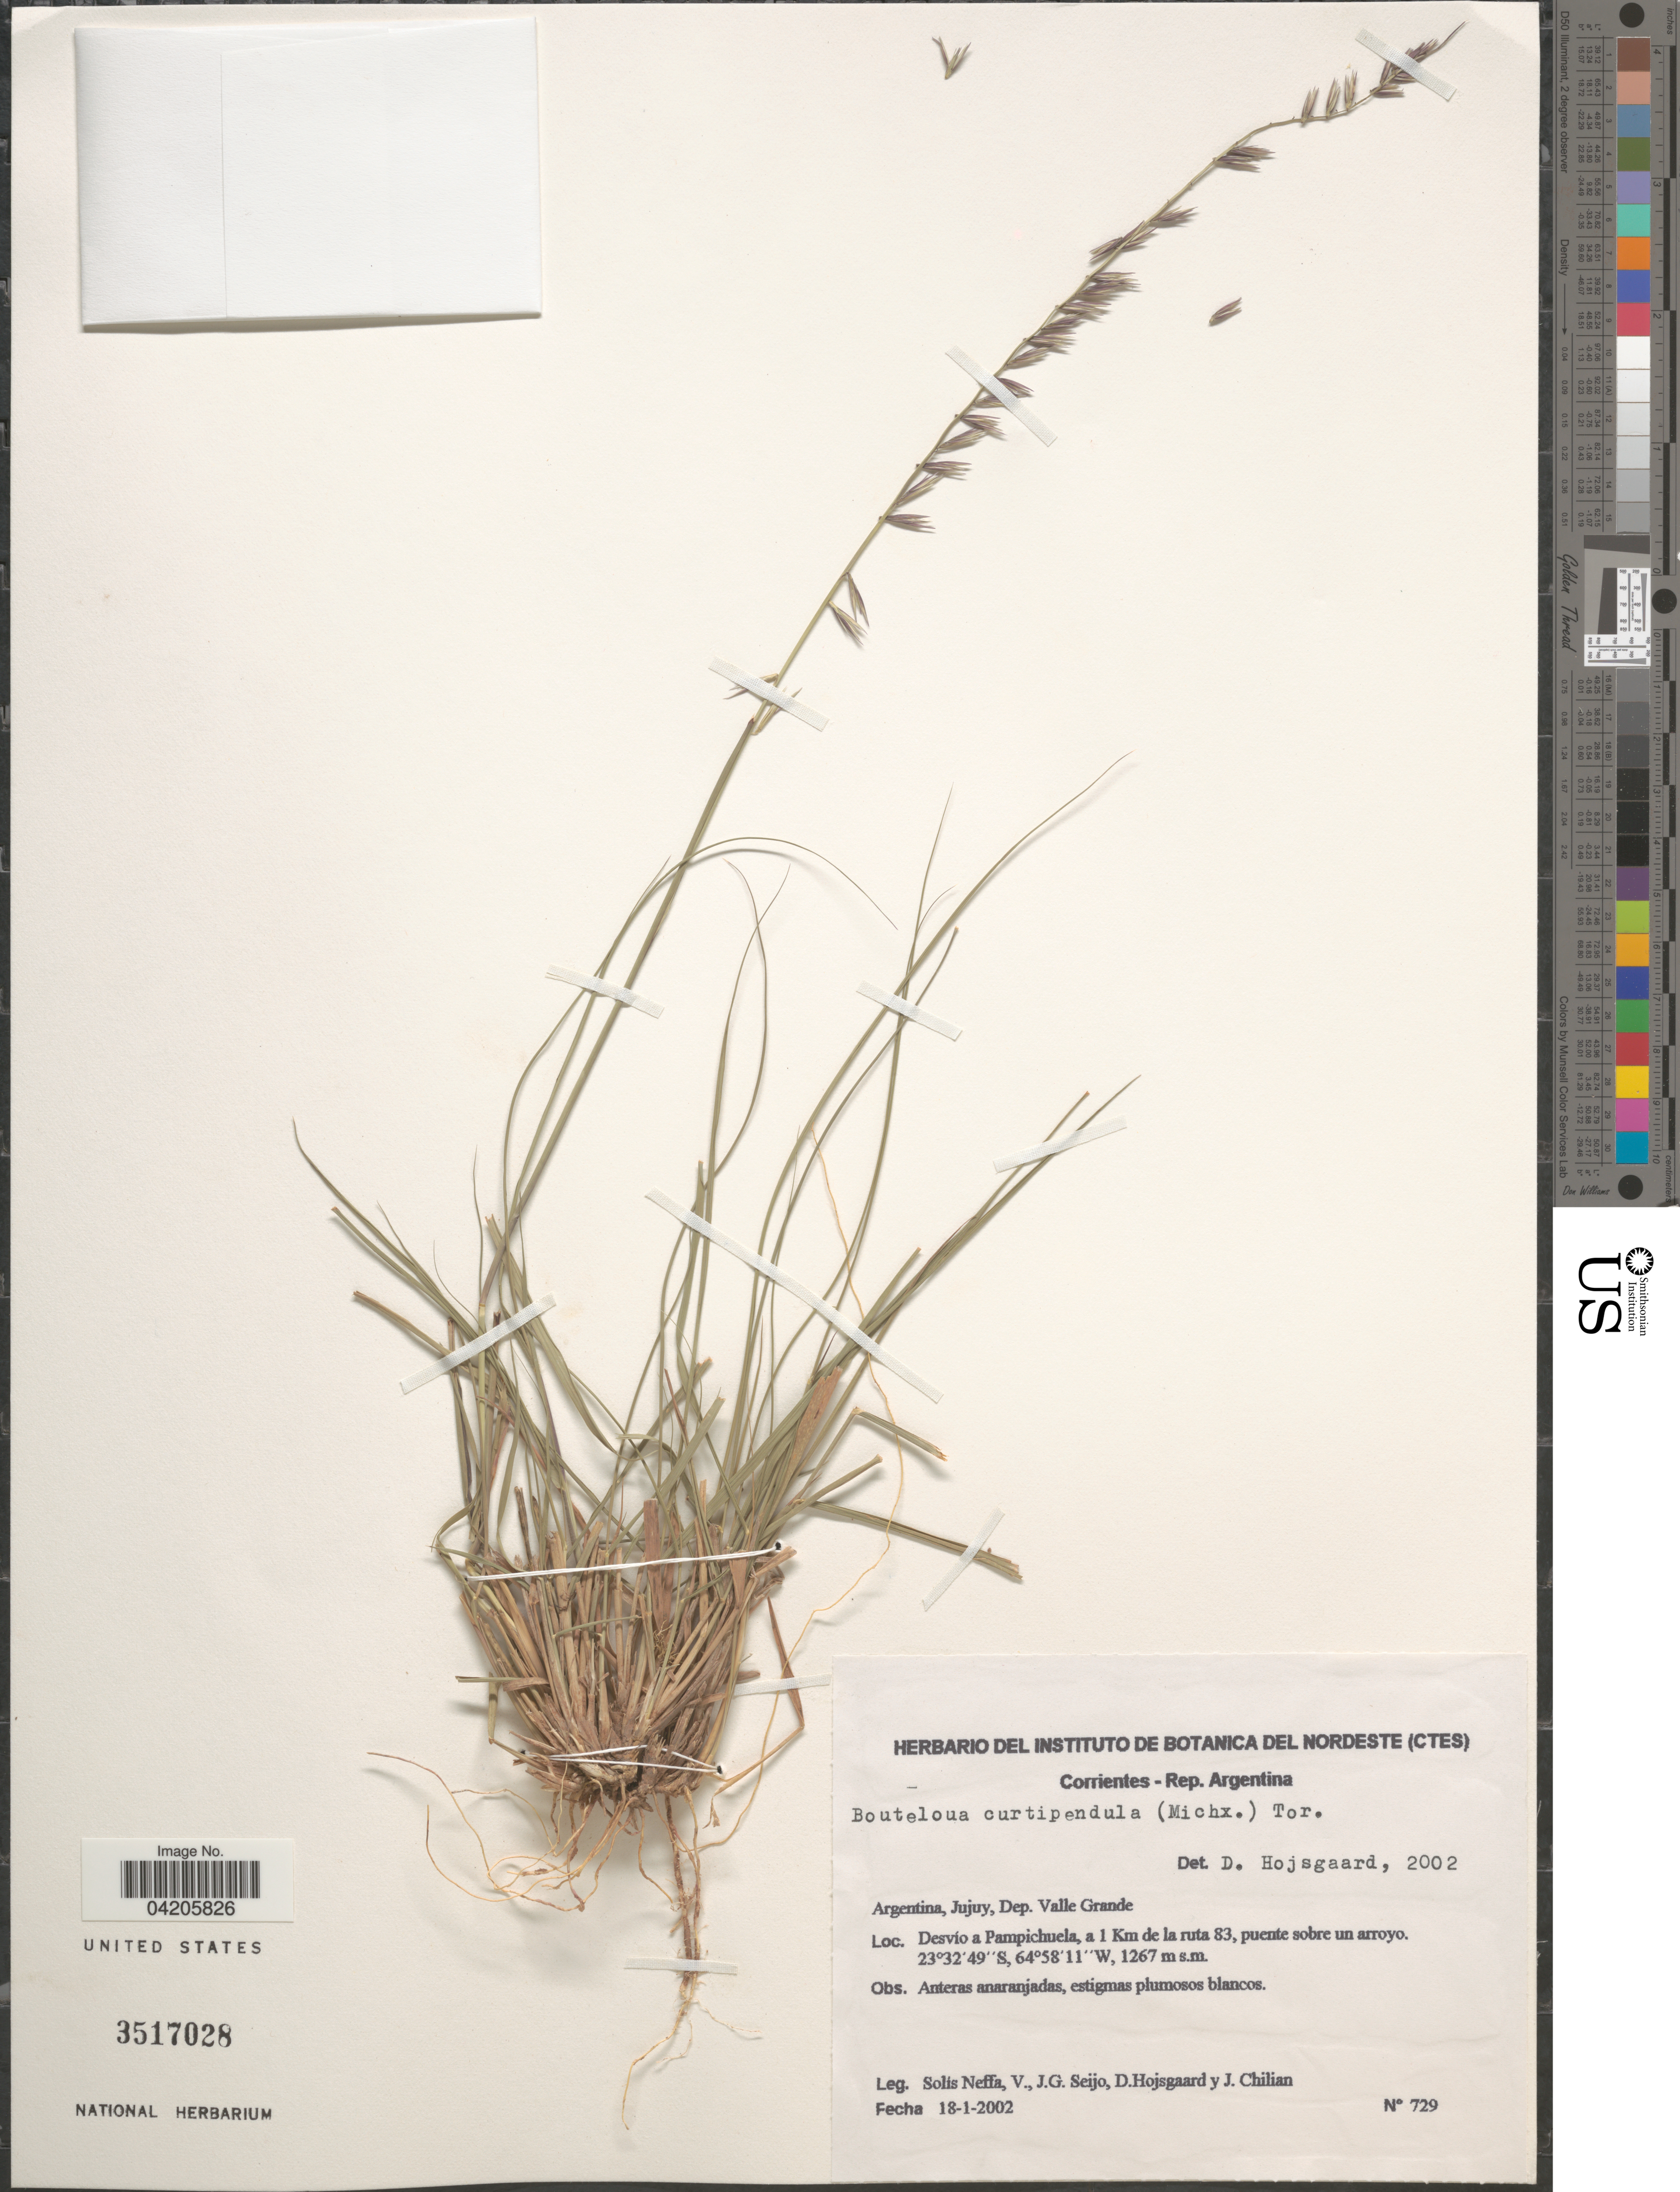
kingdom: Plantae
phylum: Tracheophyta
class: Liliopsida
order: Poales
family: Poaceae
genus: Bouteloua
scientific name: Bouteloua curtipendula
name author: (Michx.) Torr.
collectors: V. Solis Neffa, J. Seijo, D. Hojsgaard & J. Chilian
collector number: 729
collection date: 2002-01-18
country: Argentina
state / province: Jujuy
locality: Dep. Valle Grande. Desvío a Pampichuela, a 1 Km de la ruta 83, puente sobre un arroyo.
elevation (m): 1267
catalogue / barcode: US 3517028